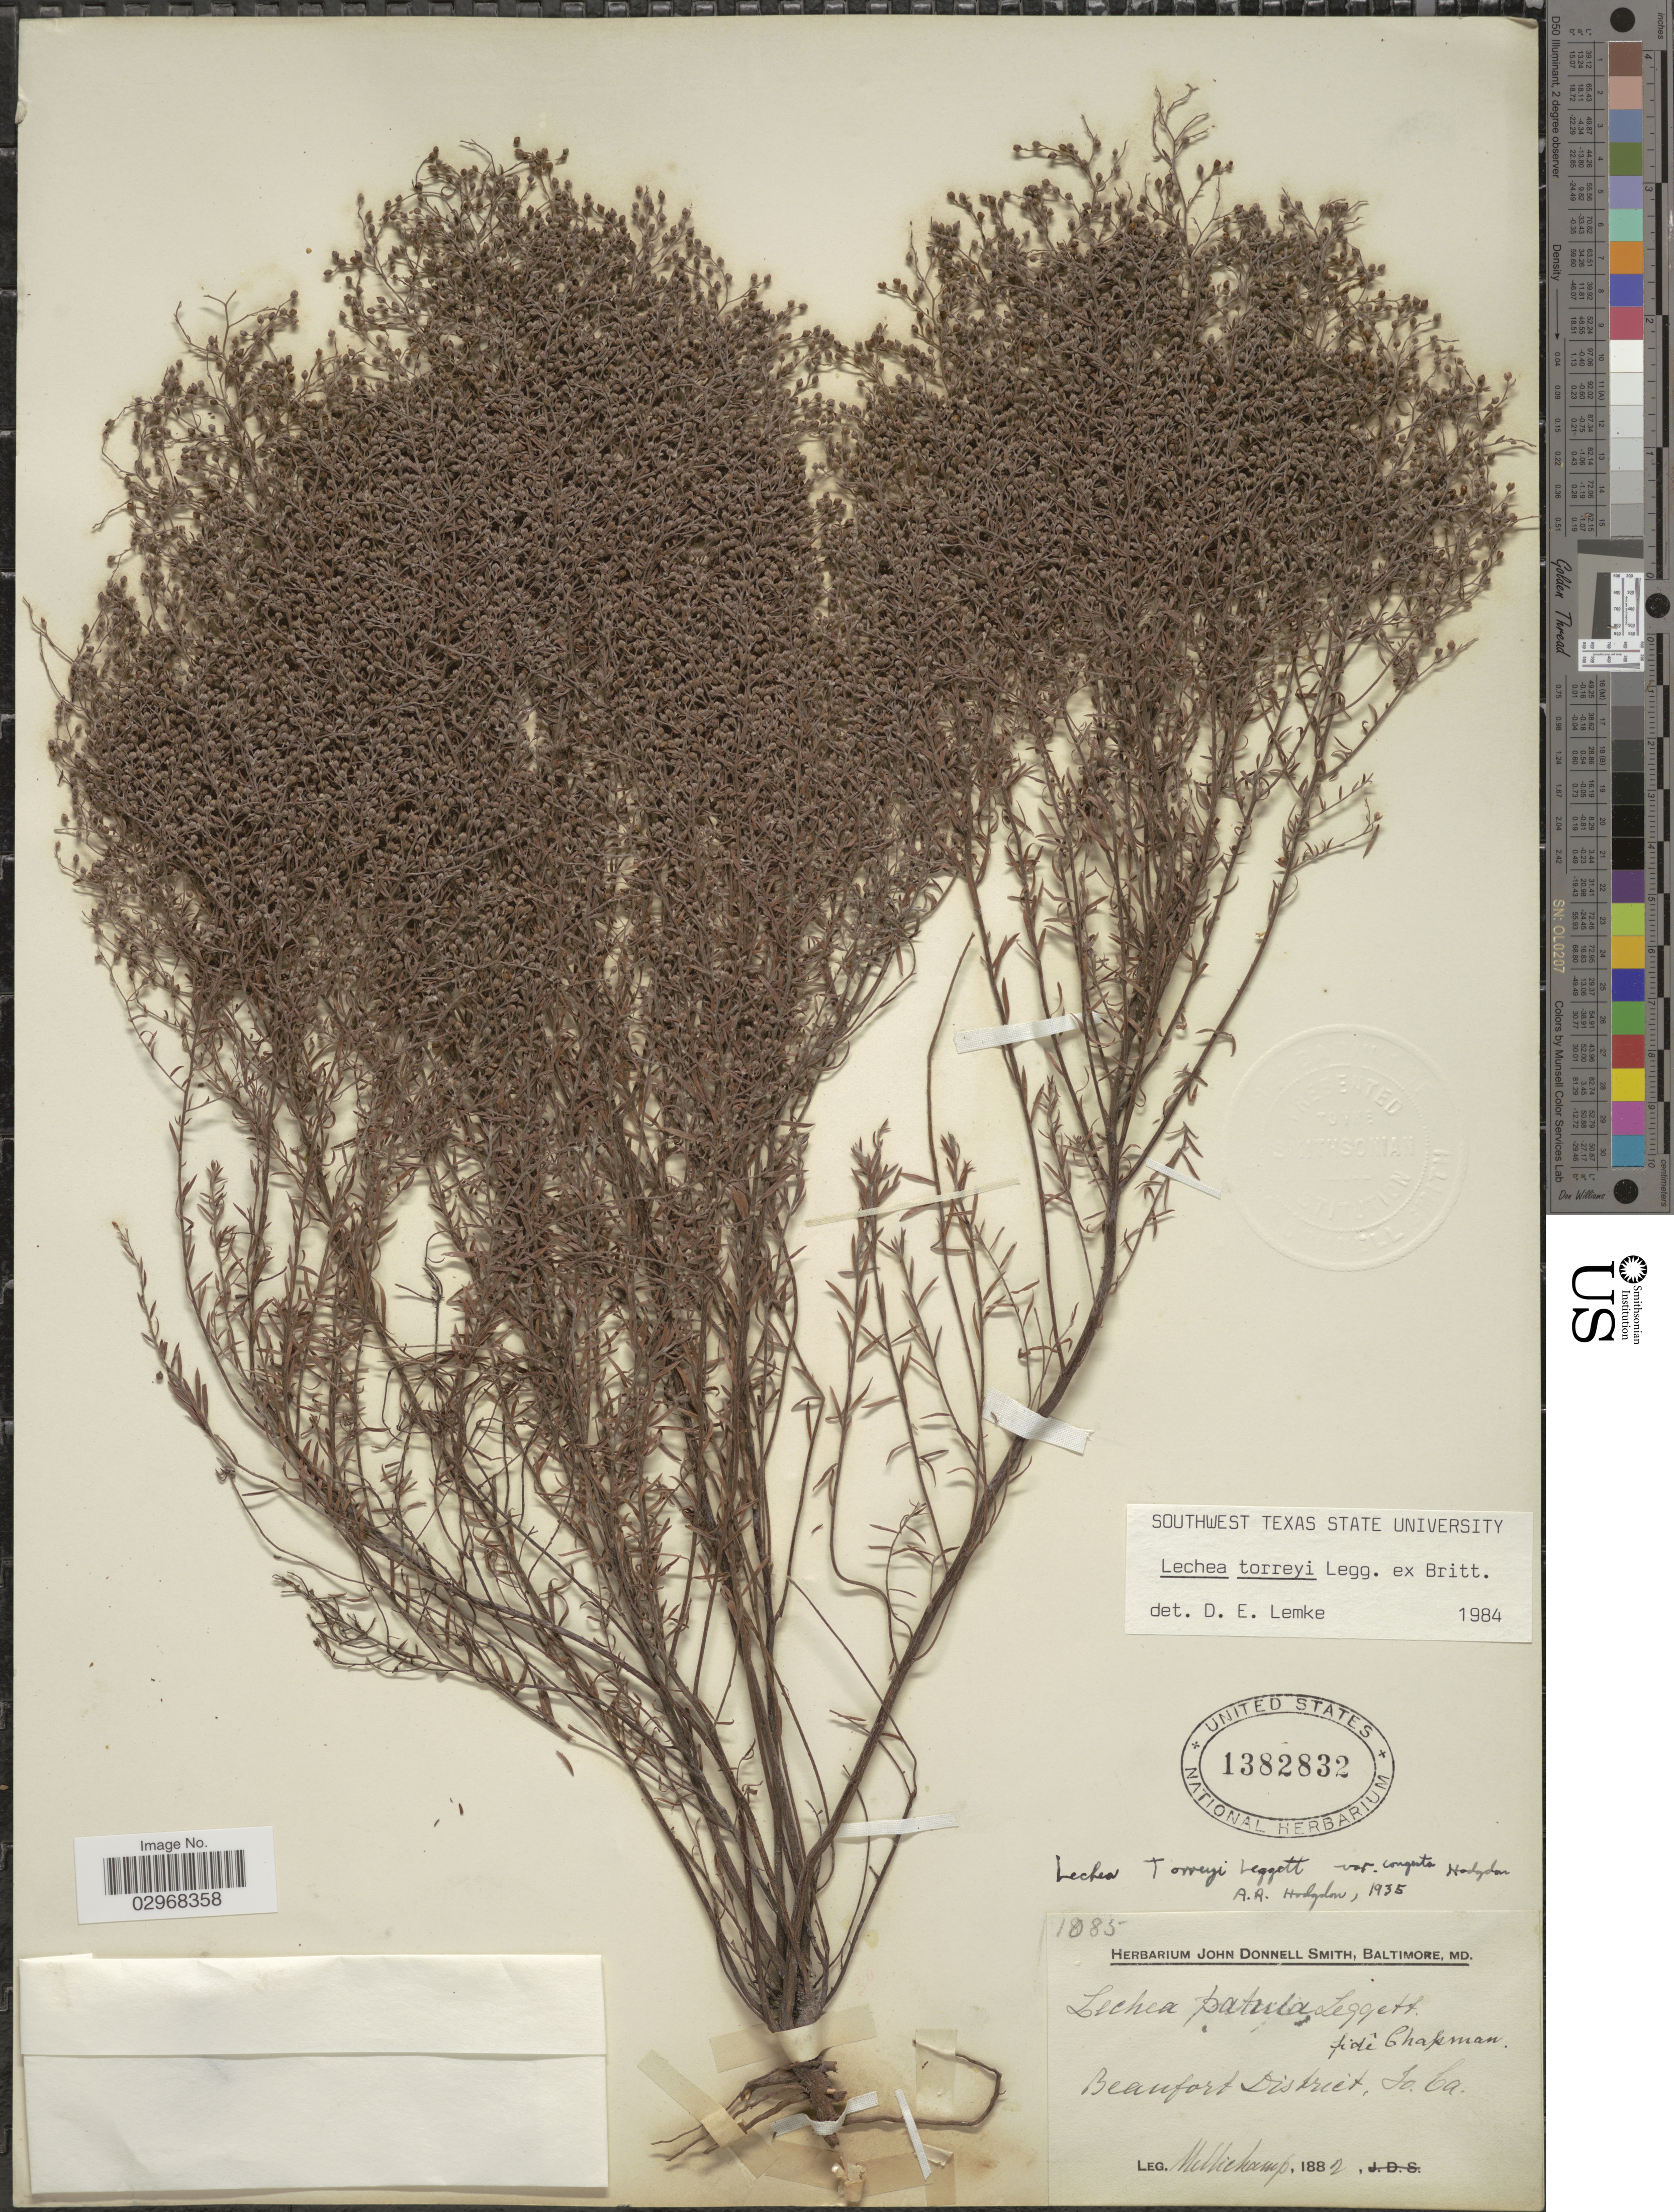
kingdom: Plantae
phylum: Tracheophyta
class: Magnoliopsida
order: Malvales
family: Cistaceae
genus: Lechea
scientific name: Lechea torreyi var. congesta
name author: Hodgdon ex D. E. Lemke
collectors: -. Mellichamp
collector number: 1085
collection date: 1882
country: United States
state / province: South Carolina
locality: Beaufort District.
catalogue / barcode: US 1382832